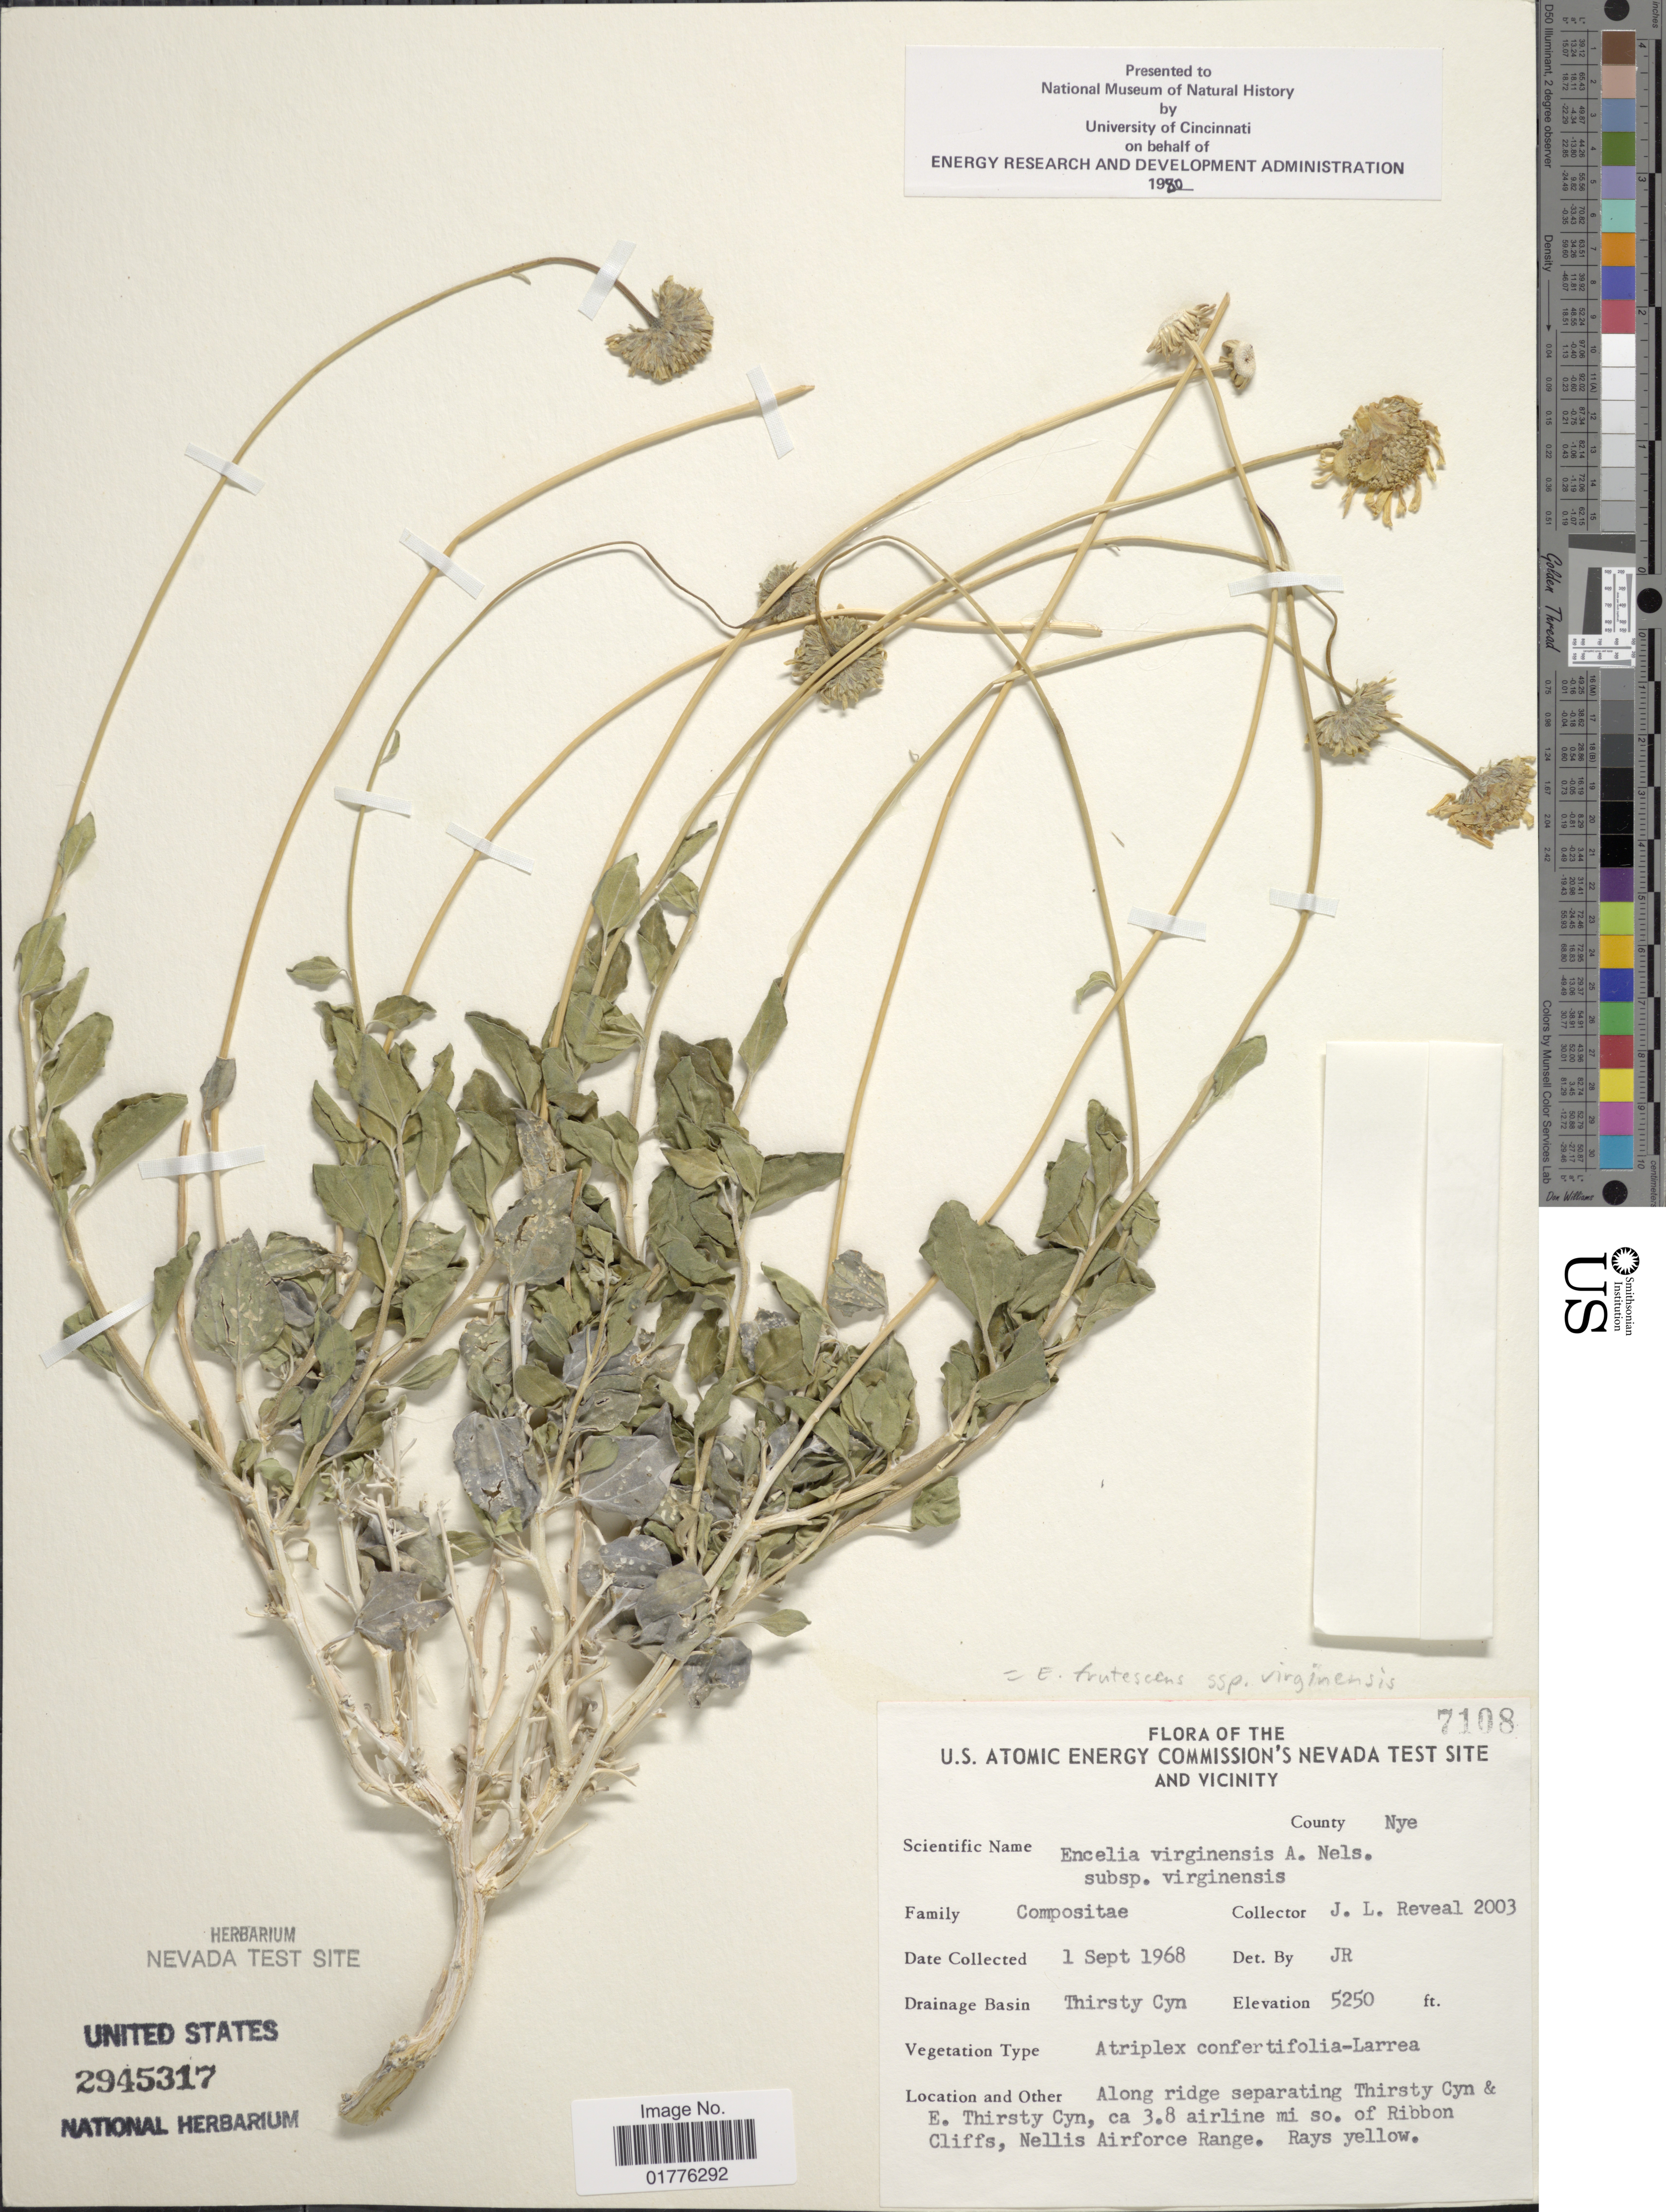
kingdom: Plantae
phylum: Tracheophyta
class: Magnoliopsida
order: Asterales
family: Asteraceae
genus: Encelia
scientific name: Encelia frutescens var. virginensis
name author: (A. Nelson) S.F. Blake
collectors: J. L. Reveal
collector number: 2003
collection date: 1968-09-01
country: United States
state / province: Nevada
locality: U. S. Atomic Energy Commission's Nevada Test Site and Vicinity, County Nye, along ridge separating Thirsty Cyn & E. Thirsty Cyn, ca 3.8 airline mi so. of Ribbon Cliffs, Nellis Airforce Range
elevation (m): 1600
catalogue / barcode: US 2945317